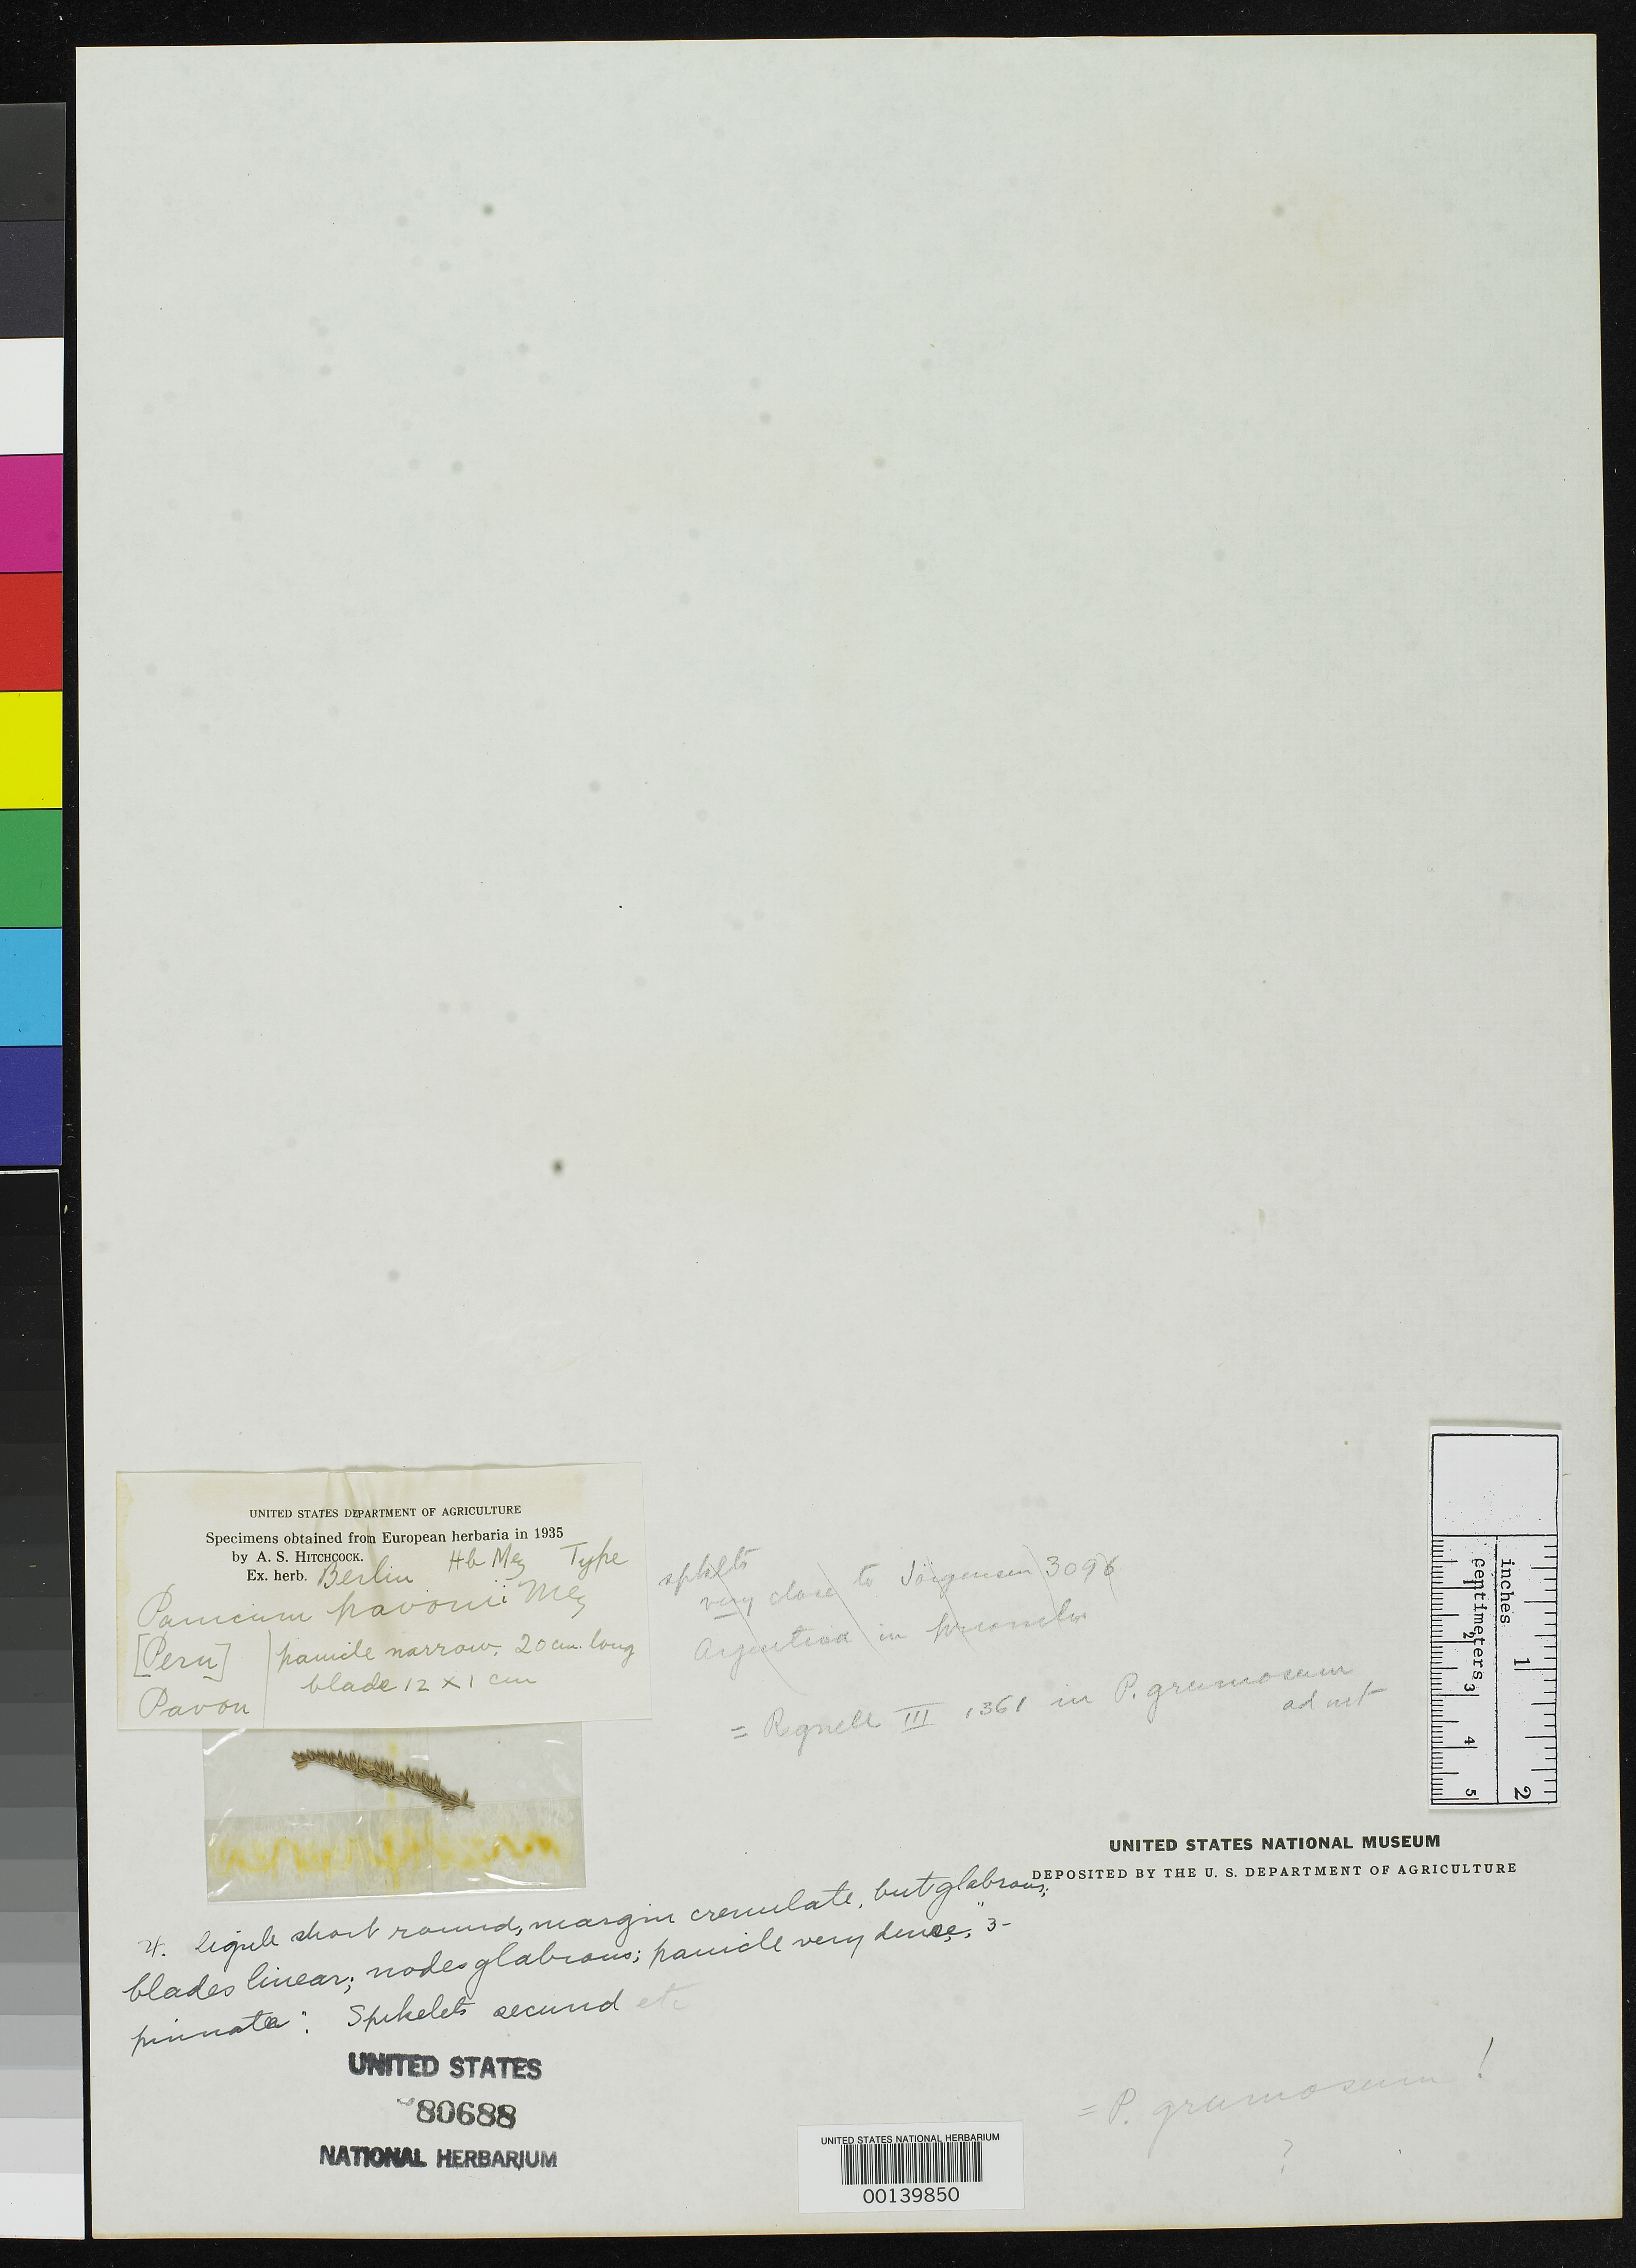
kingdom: Plantae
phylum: Tracheophyta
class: Liliopsida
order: Poales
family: Poaceae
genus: Panicum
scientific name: Panicum pavonii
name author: Mez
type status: Type Fragment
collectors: J. A. Pavón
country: Peru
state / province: San Martín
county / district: Mariscal Cáceres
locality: Rio Huallaga, margen Derecha del; Balsa Probana; dtto. Tocache Nuevo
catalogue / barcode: US 80688